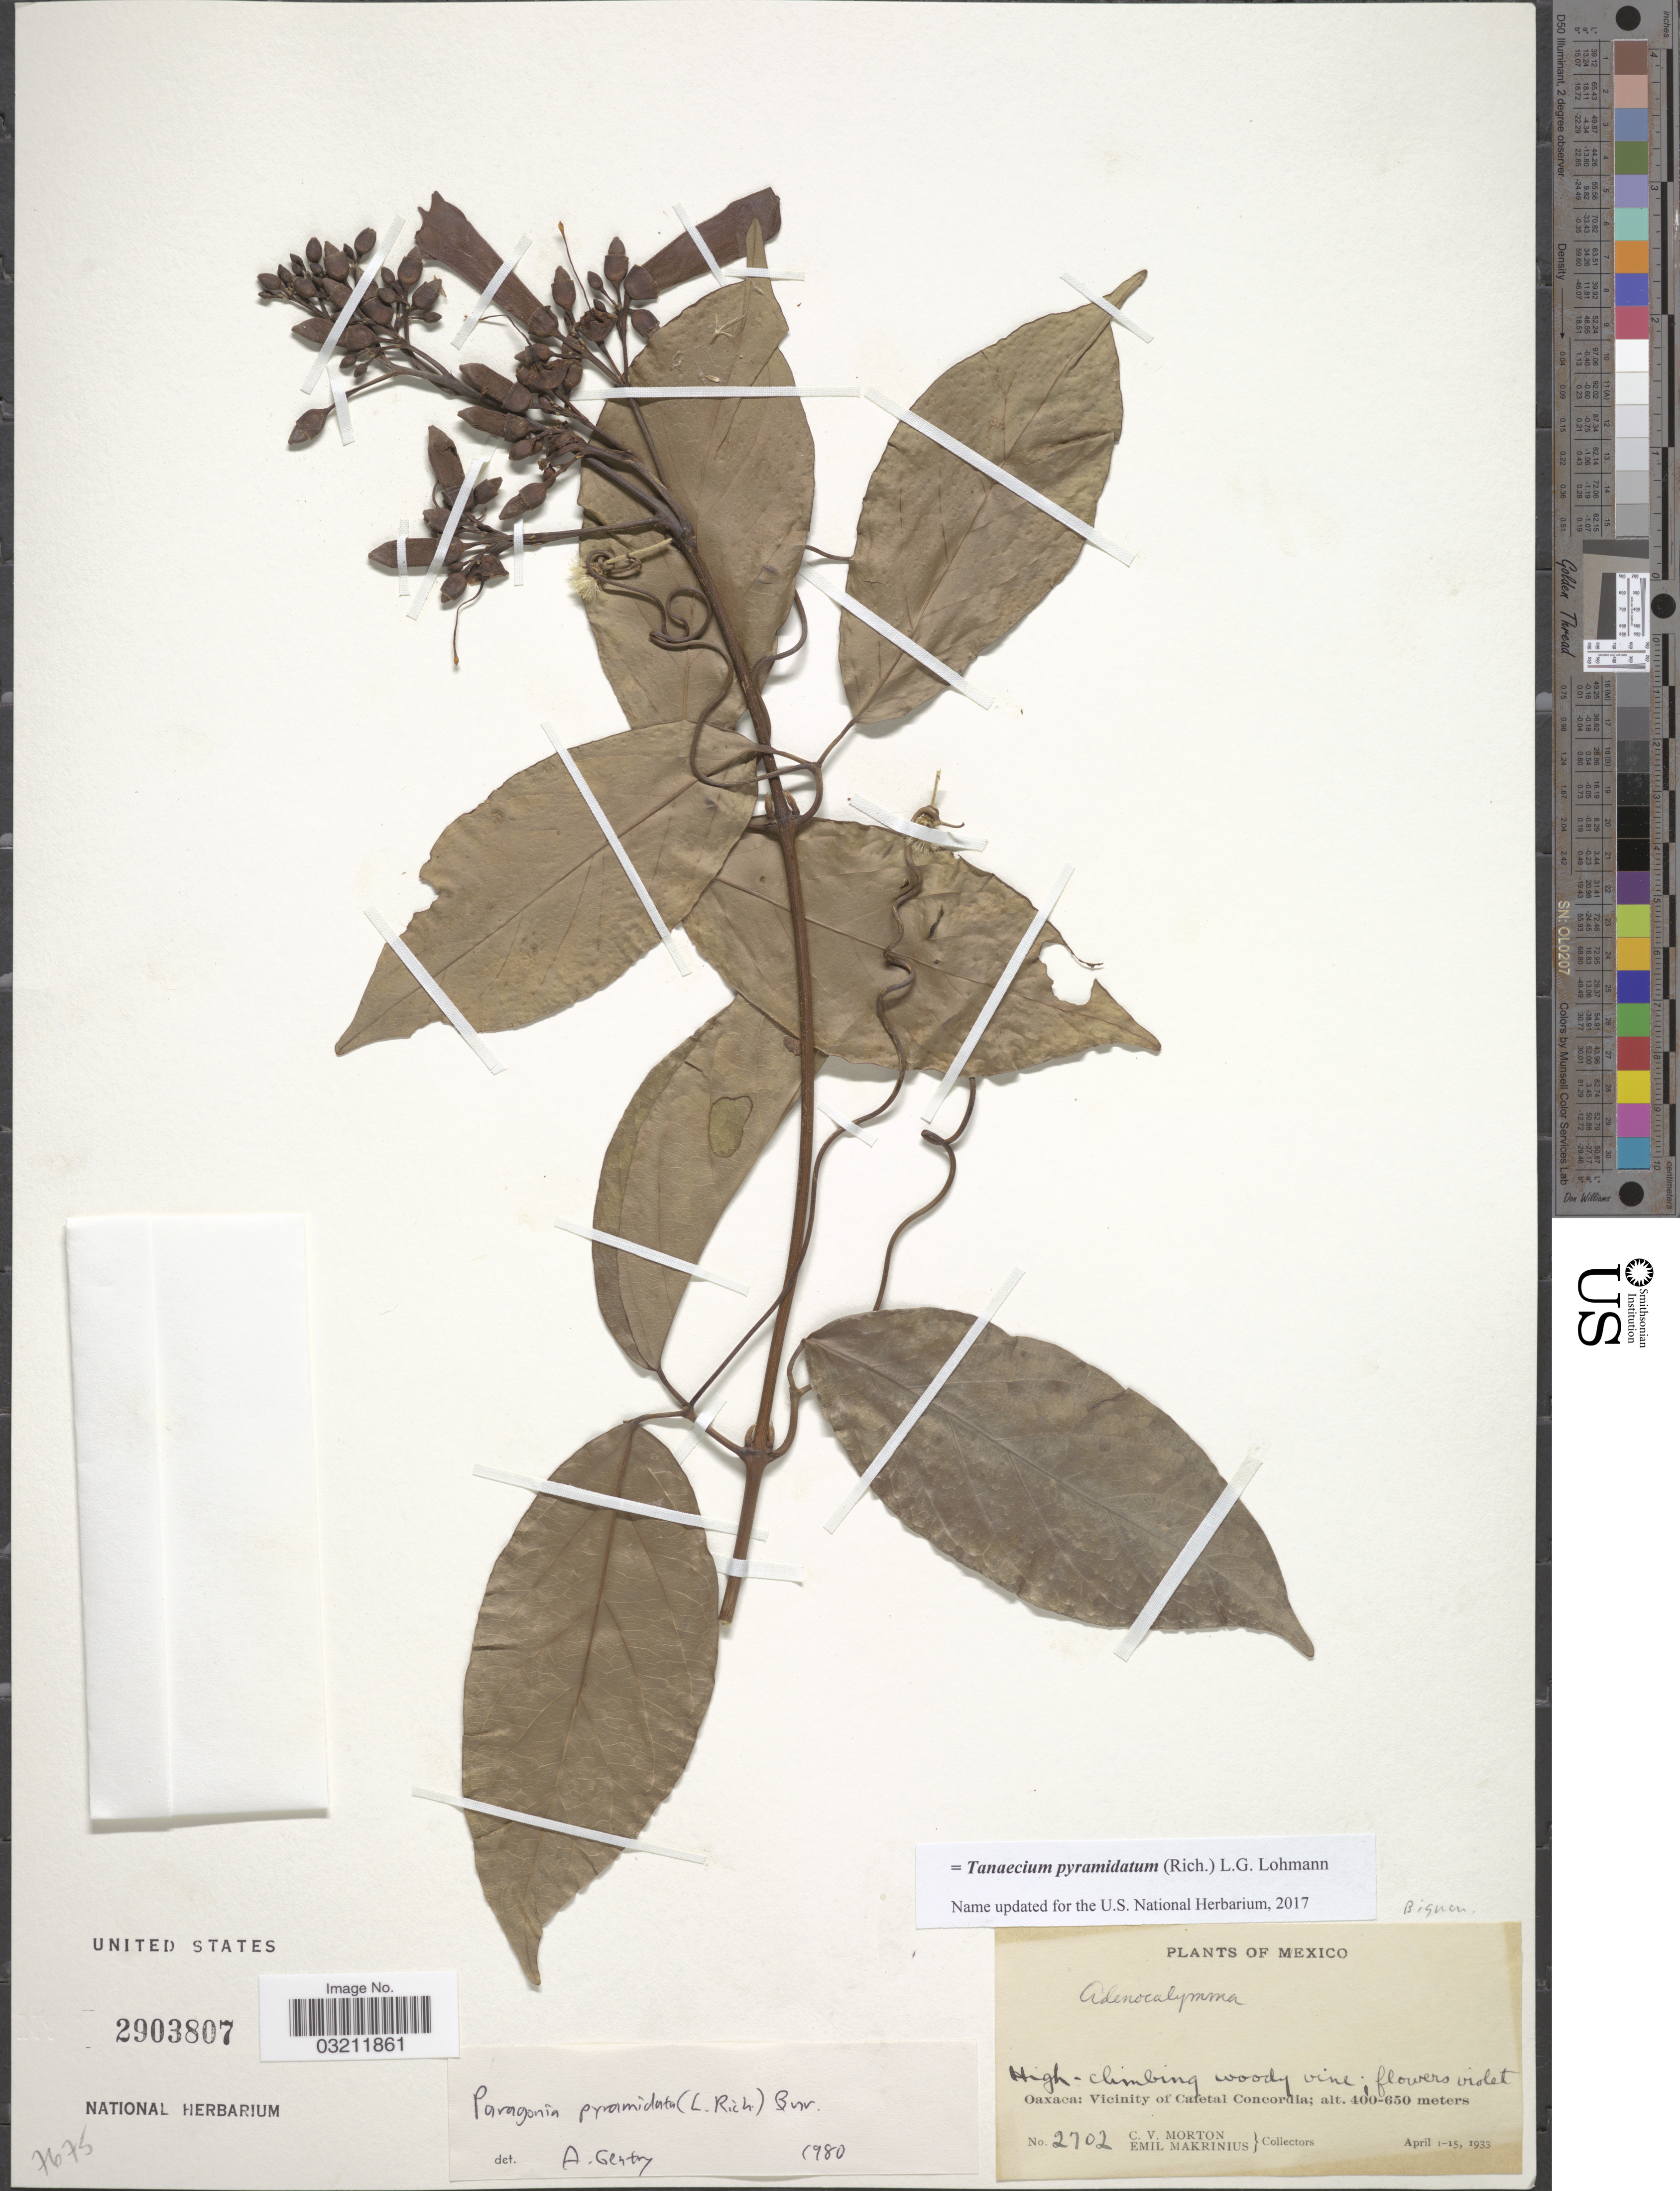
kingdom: Plantae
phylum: Tracheophyta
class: Magnoliopsida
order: Lamiales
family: Bignoniaceae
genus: Tanaecium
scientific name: Tanaecium pyramidatum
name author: (Rich.) L.G. Lohmann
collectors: C. V. Morton & E. Makrinius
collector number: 2702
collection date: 1933-04-01/1933-04-15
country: Mexico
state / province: Oaxaca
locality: Vicinity of Cafetal Concordia.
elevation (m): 400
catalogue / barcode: US 2903807